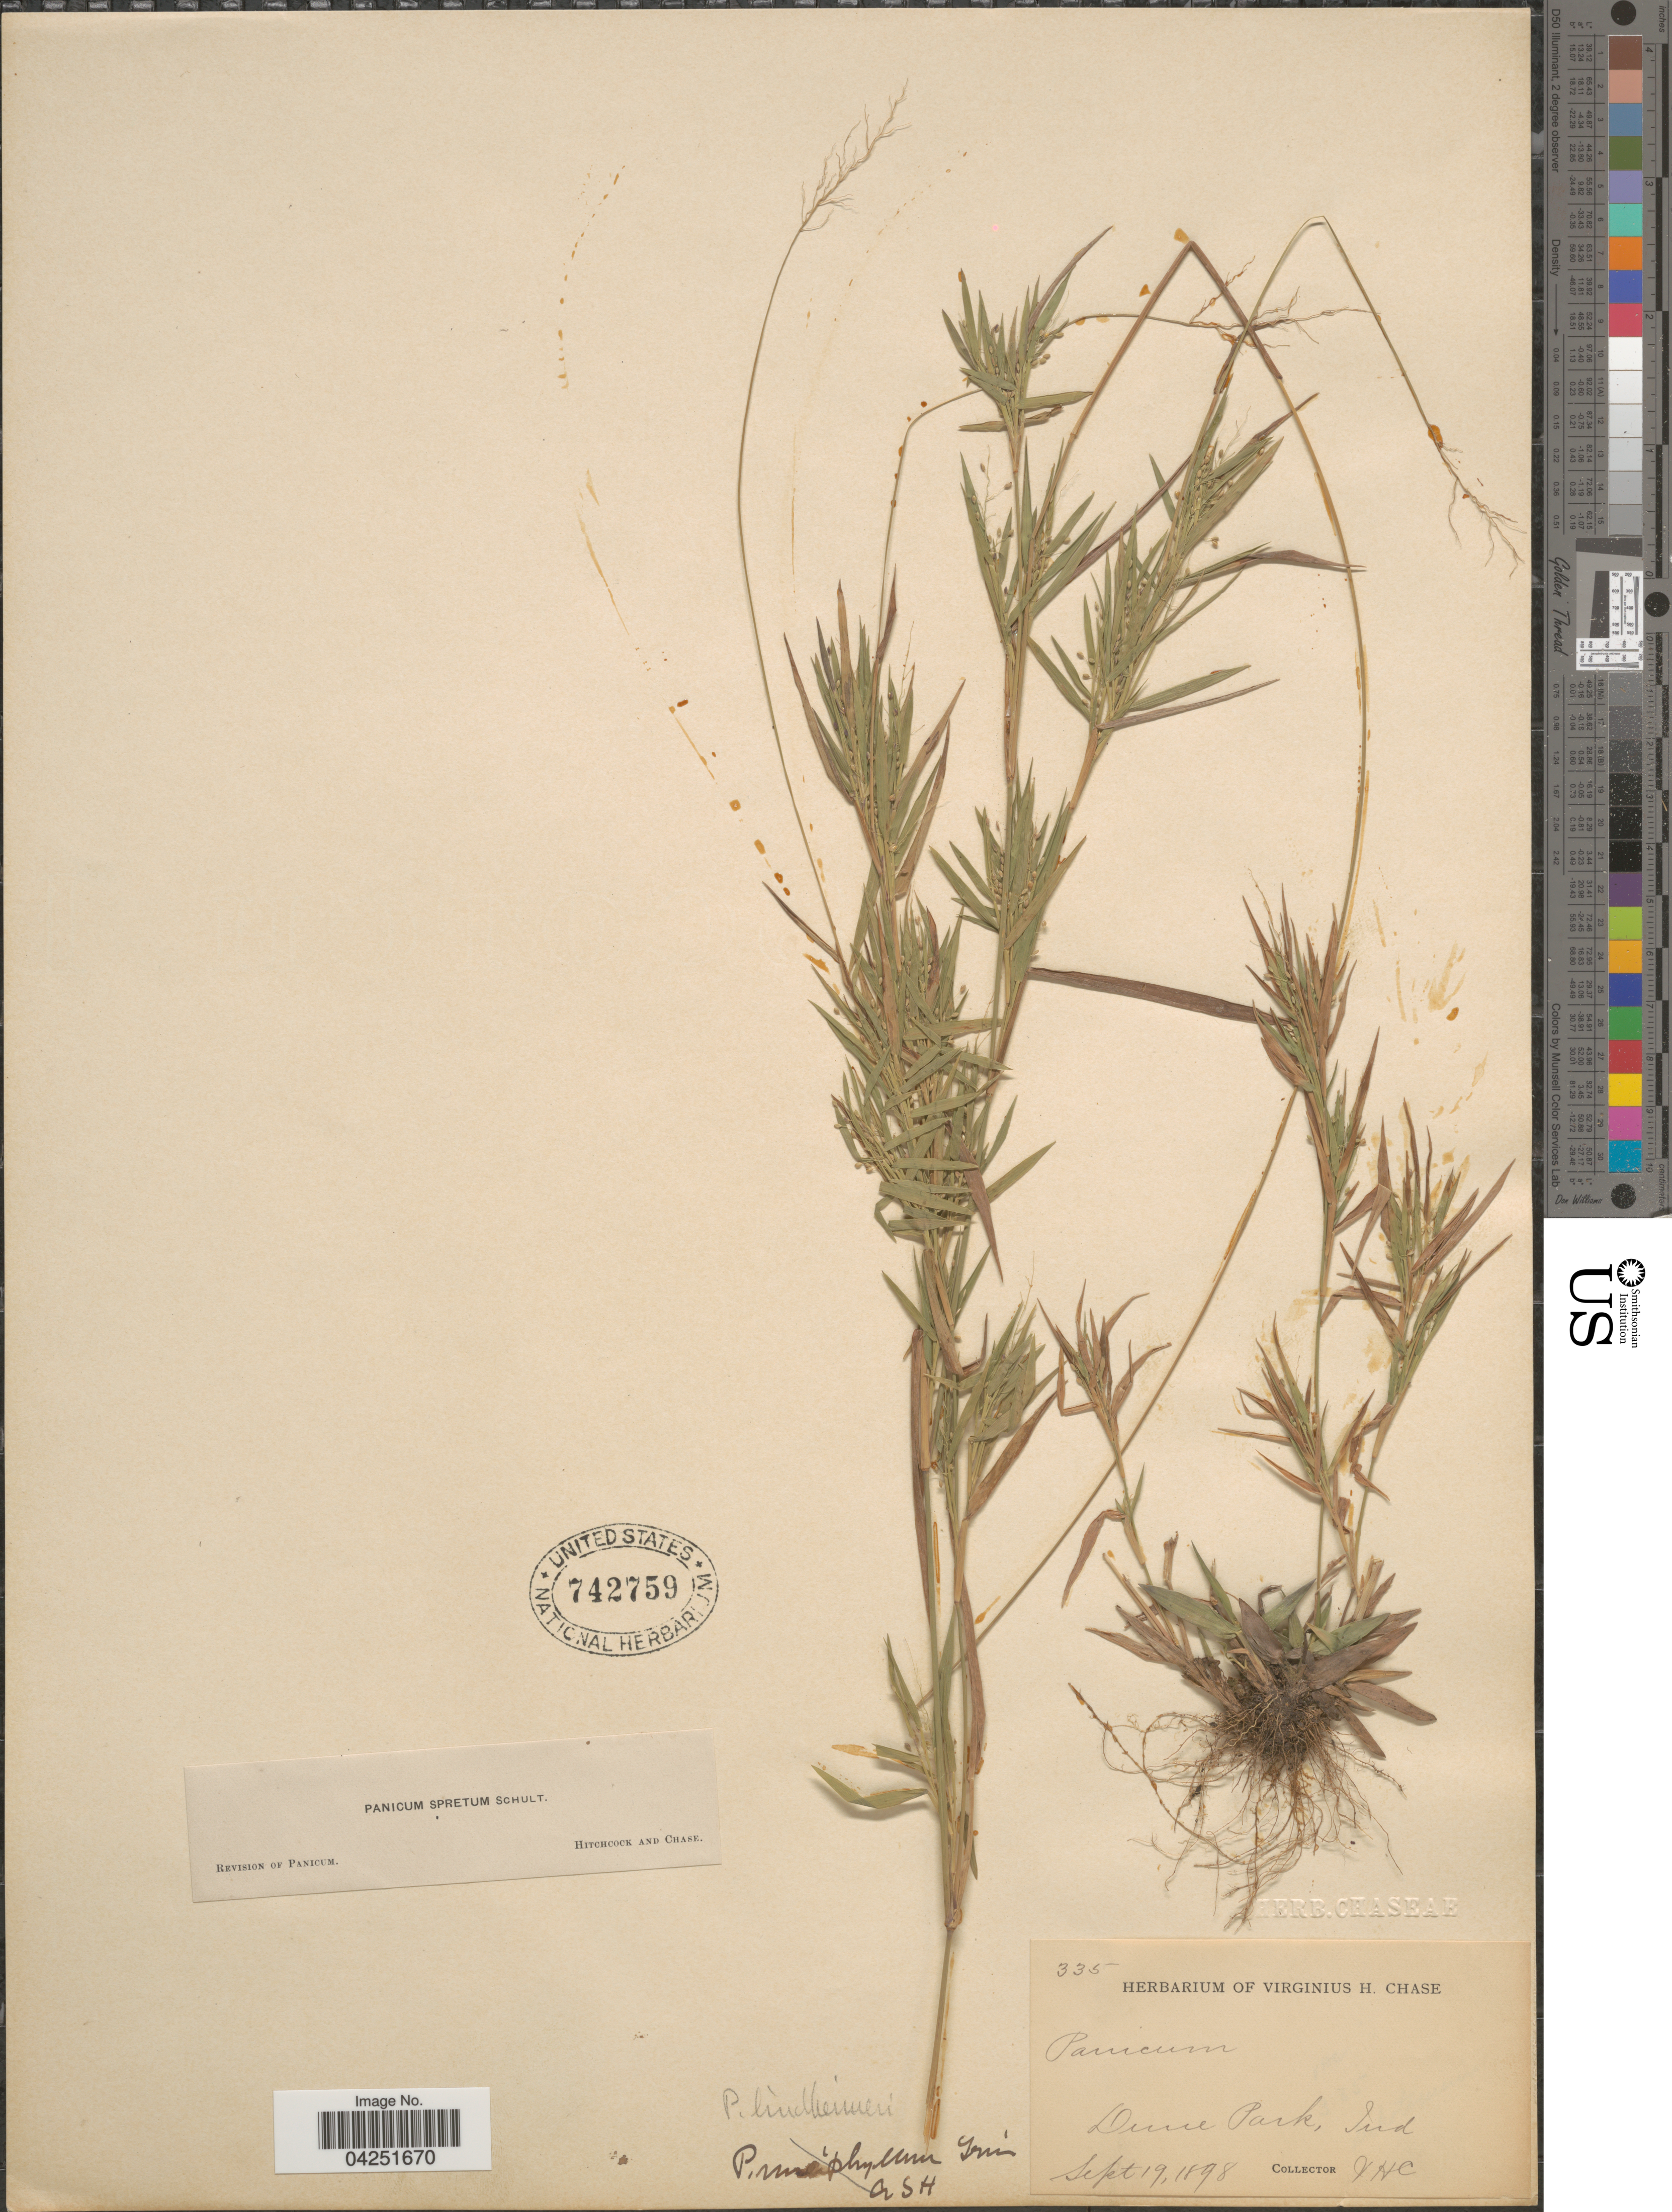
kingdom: Plantae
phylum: Tracheophyta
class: Liliopsida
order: Poales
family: Poaceae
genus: Dichanthelium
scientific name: Dichanthelium acuminatum var. densiflorum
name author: (Rand & Redfield) Gould & C.A. Clark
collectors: V. H. Chase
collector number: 335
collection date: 1898-09-19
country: United States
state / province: Indiana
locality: Dune Park.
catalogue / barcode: US 742759